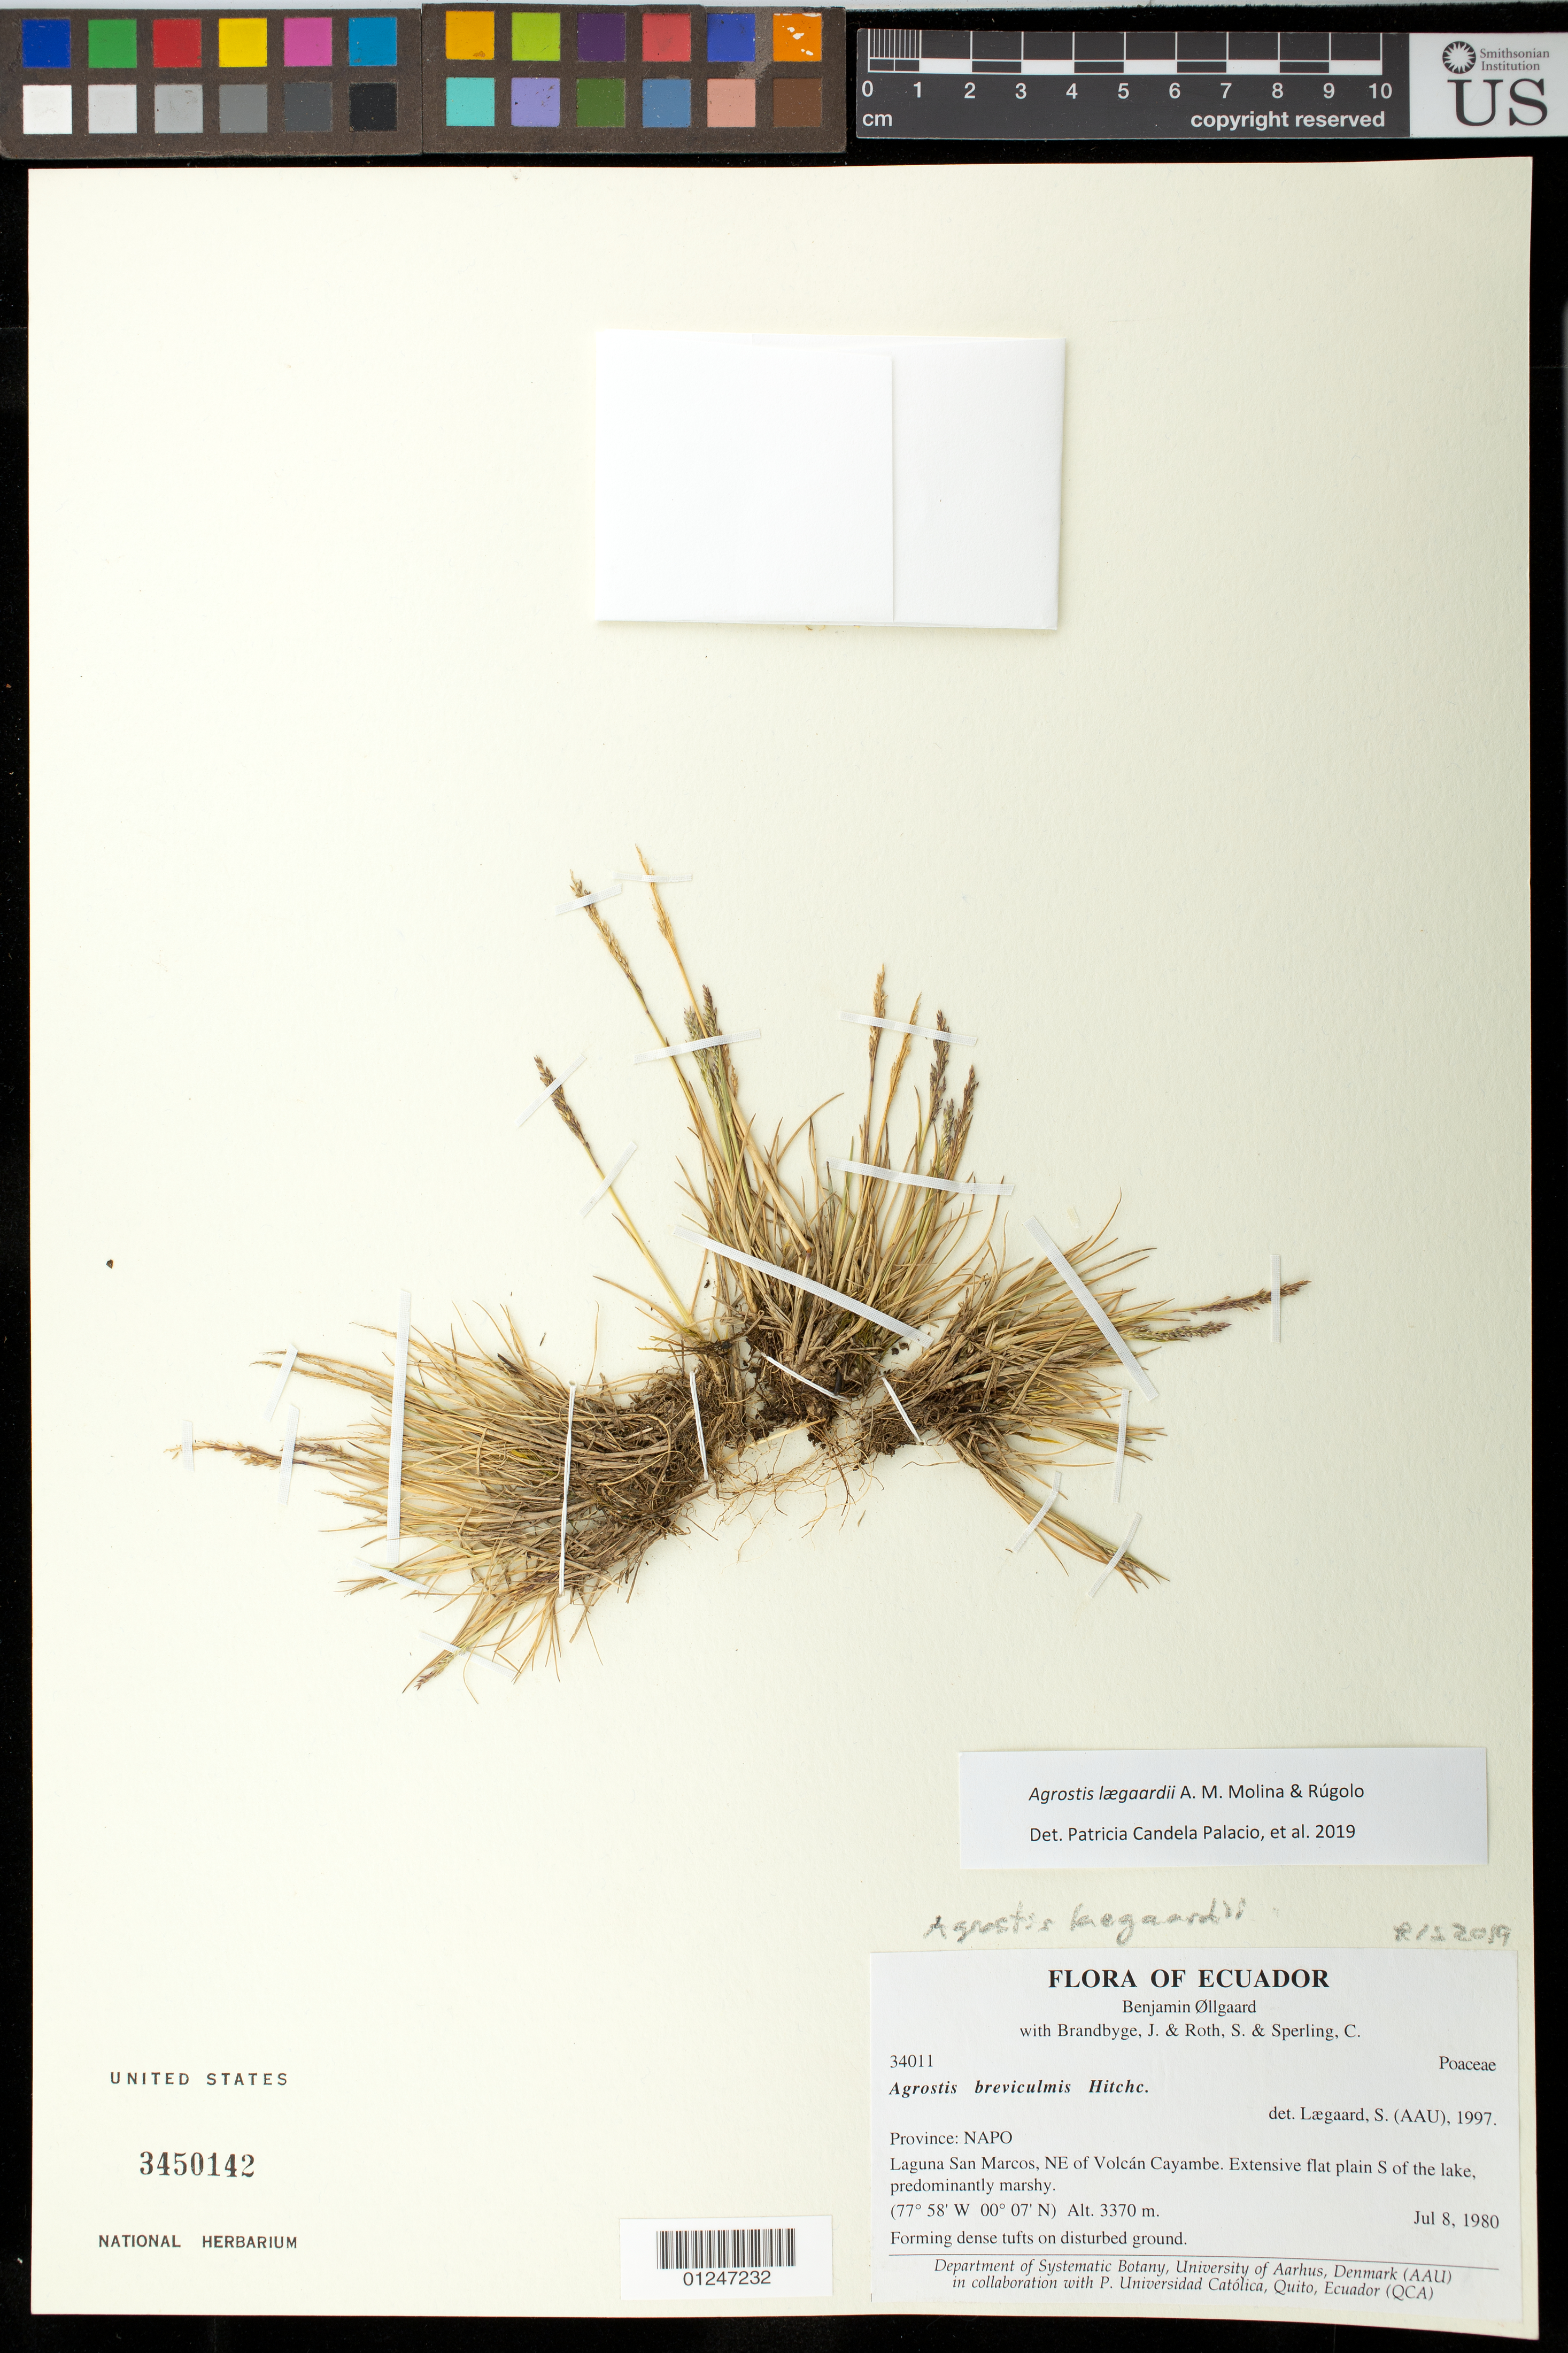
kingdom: Plantae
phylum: Tracheophyta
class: Liliopsida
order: Poales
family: Poaceae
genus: Agrostis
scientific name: Agrostis laegaardii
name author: (Walter) A.M. Molina & Rúgolo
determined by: Molina, Ana M.; Rúgolo de Agrasar, Z. E.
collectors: B. Øllgaard, J. Brandbyge, S. Roth & C. Sperling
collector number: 34011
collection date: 1980-07-08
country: Ecuador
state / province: Napo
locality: Prov. Napo: Laguna San Marcos, NE of Volcan Cayambe. Extensive flat plain S of the lake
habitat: predominantly marshy, forming tufts on disturbed ground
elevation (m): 3370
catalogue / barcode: US 3450142